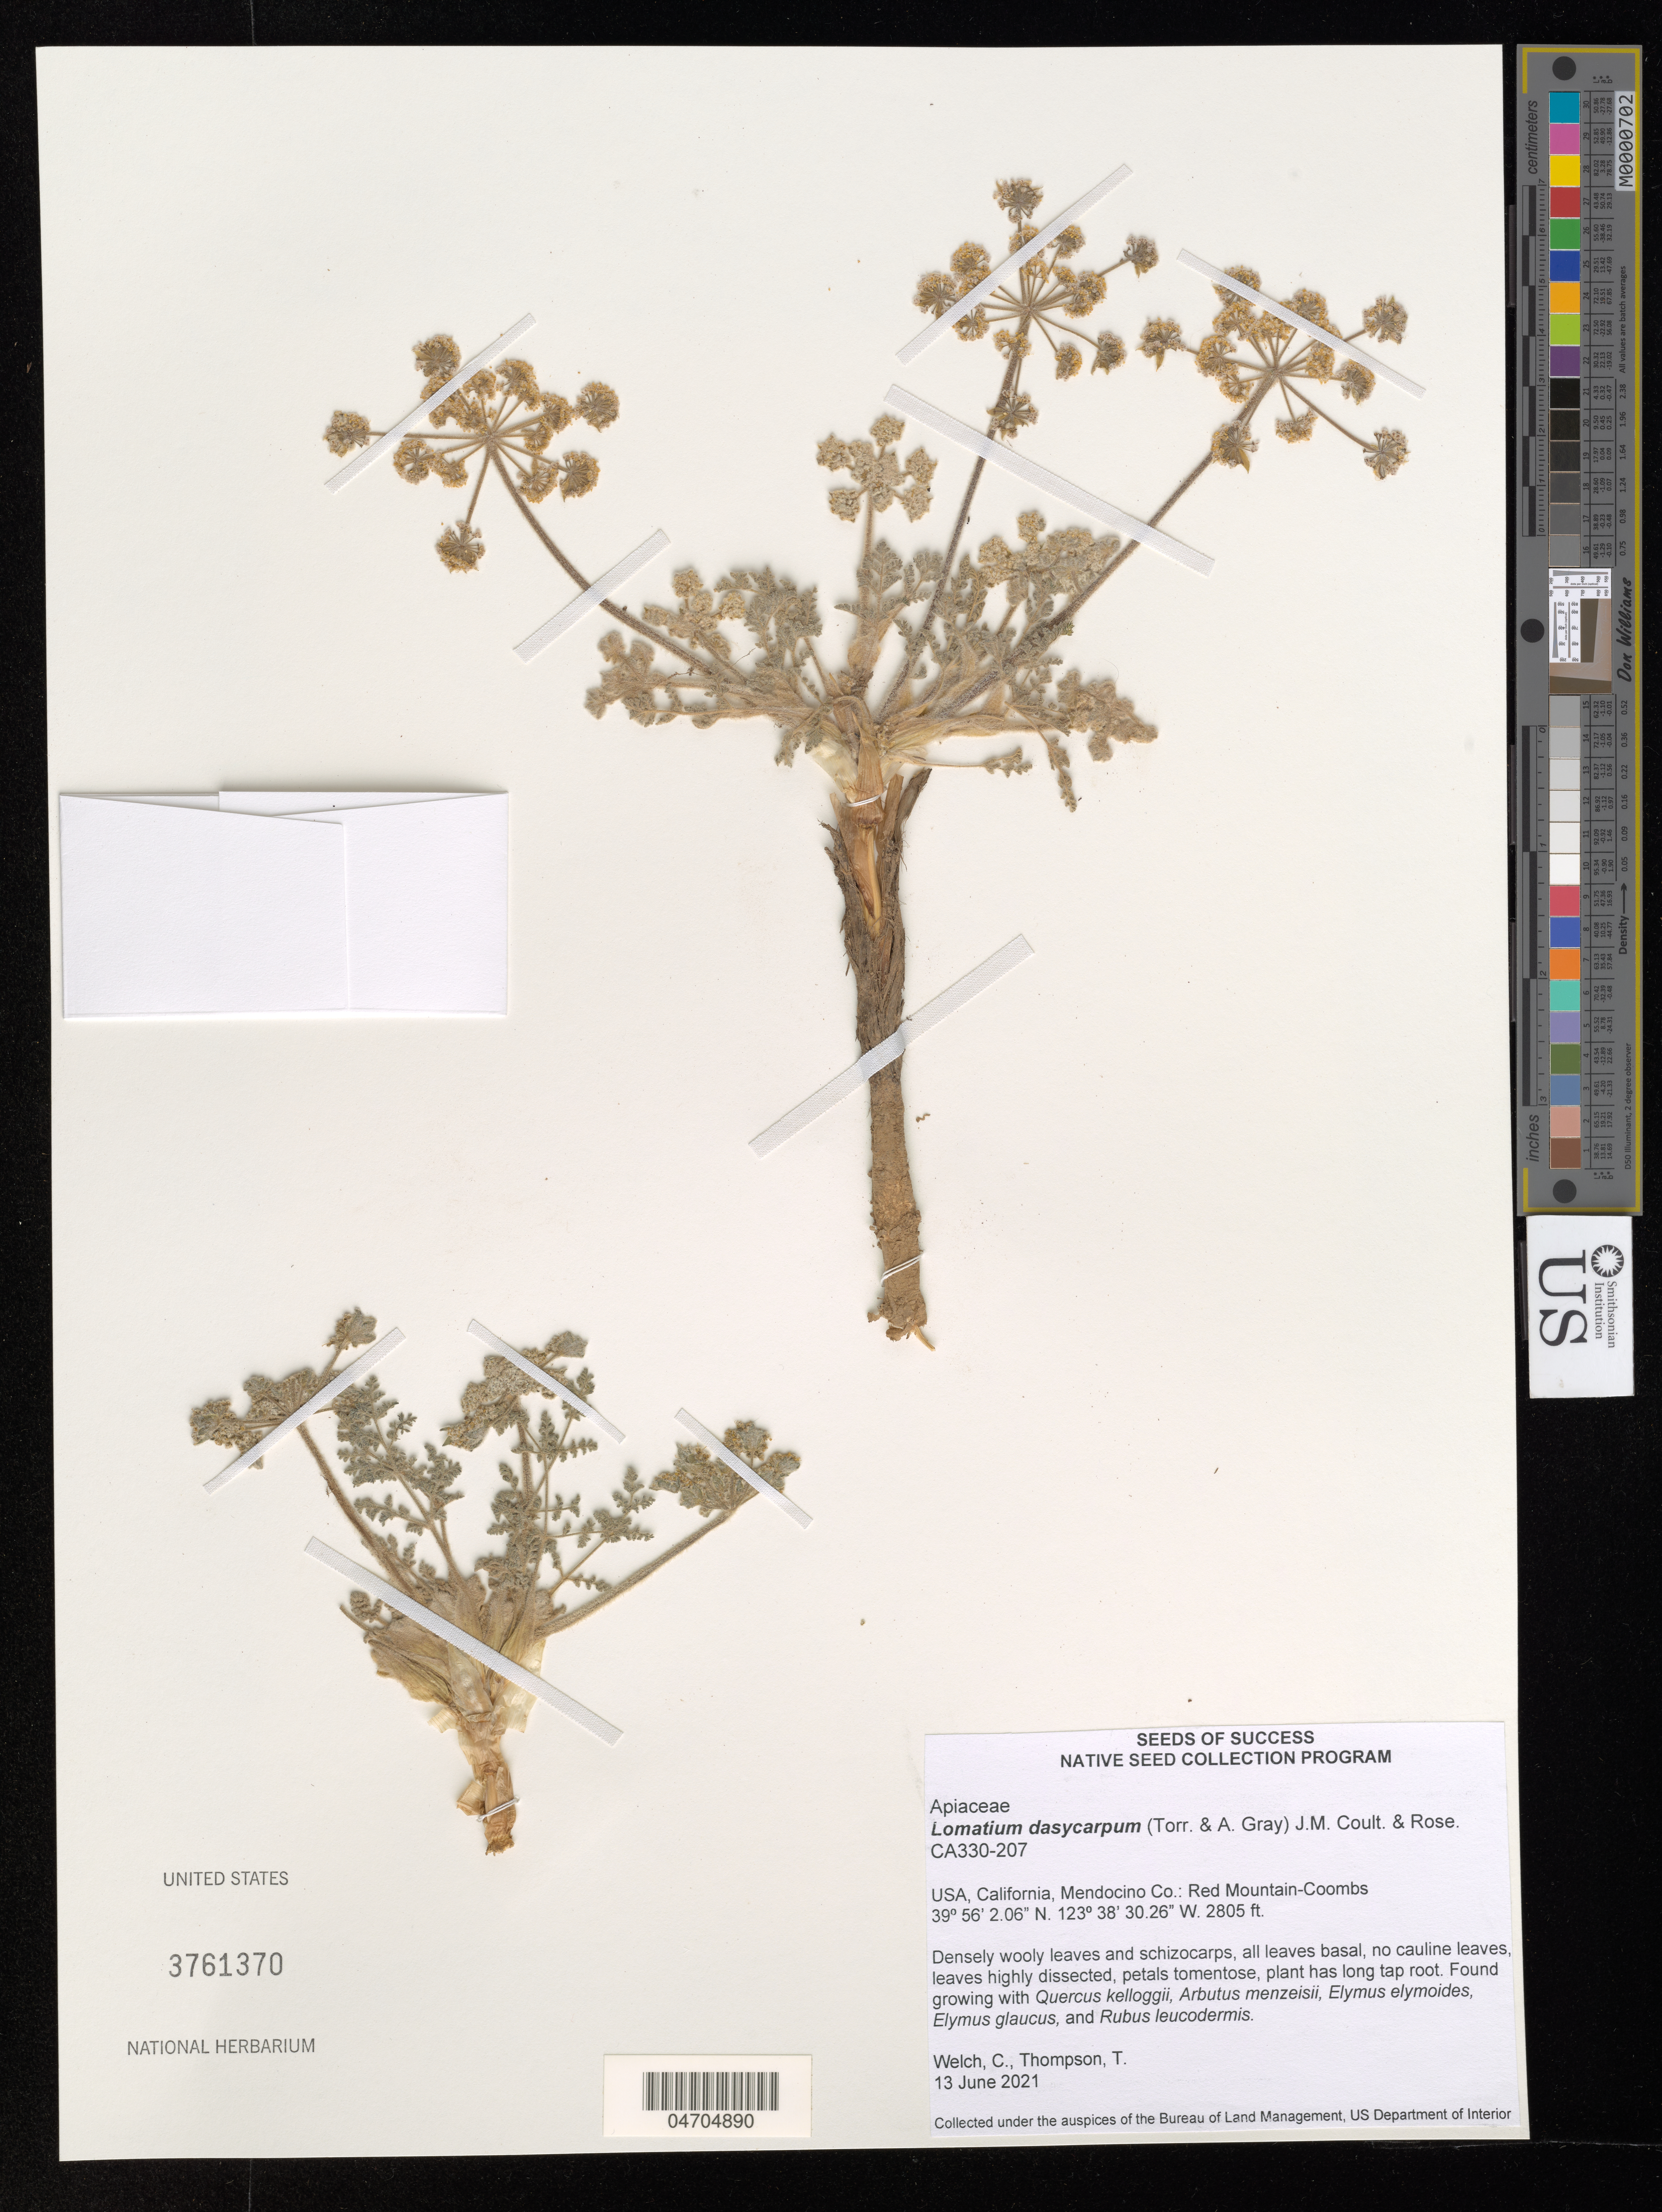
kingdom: Plantae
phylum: Tracheophyta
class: Magnoliopsida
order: Apiales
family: Apiaceae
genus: Lomatium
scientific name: Lomatium dasycarpum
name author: (Torr. & A. Gray) J.M. Coult. & Rose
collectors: C. Welch & T. Thompson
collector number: CA330-207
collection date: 2021-06-13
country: United States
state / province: California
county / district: Mendocino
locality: Mendocino Co.: Red Mountain-Coombs.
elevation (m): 855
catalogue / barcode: US 3761370